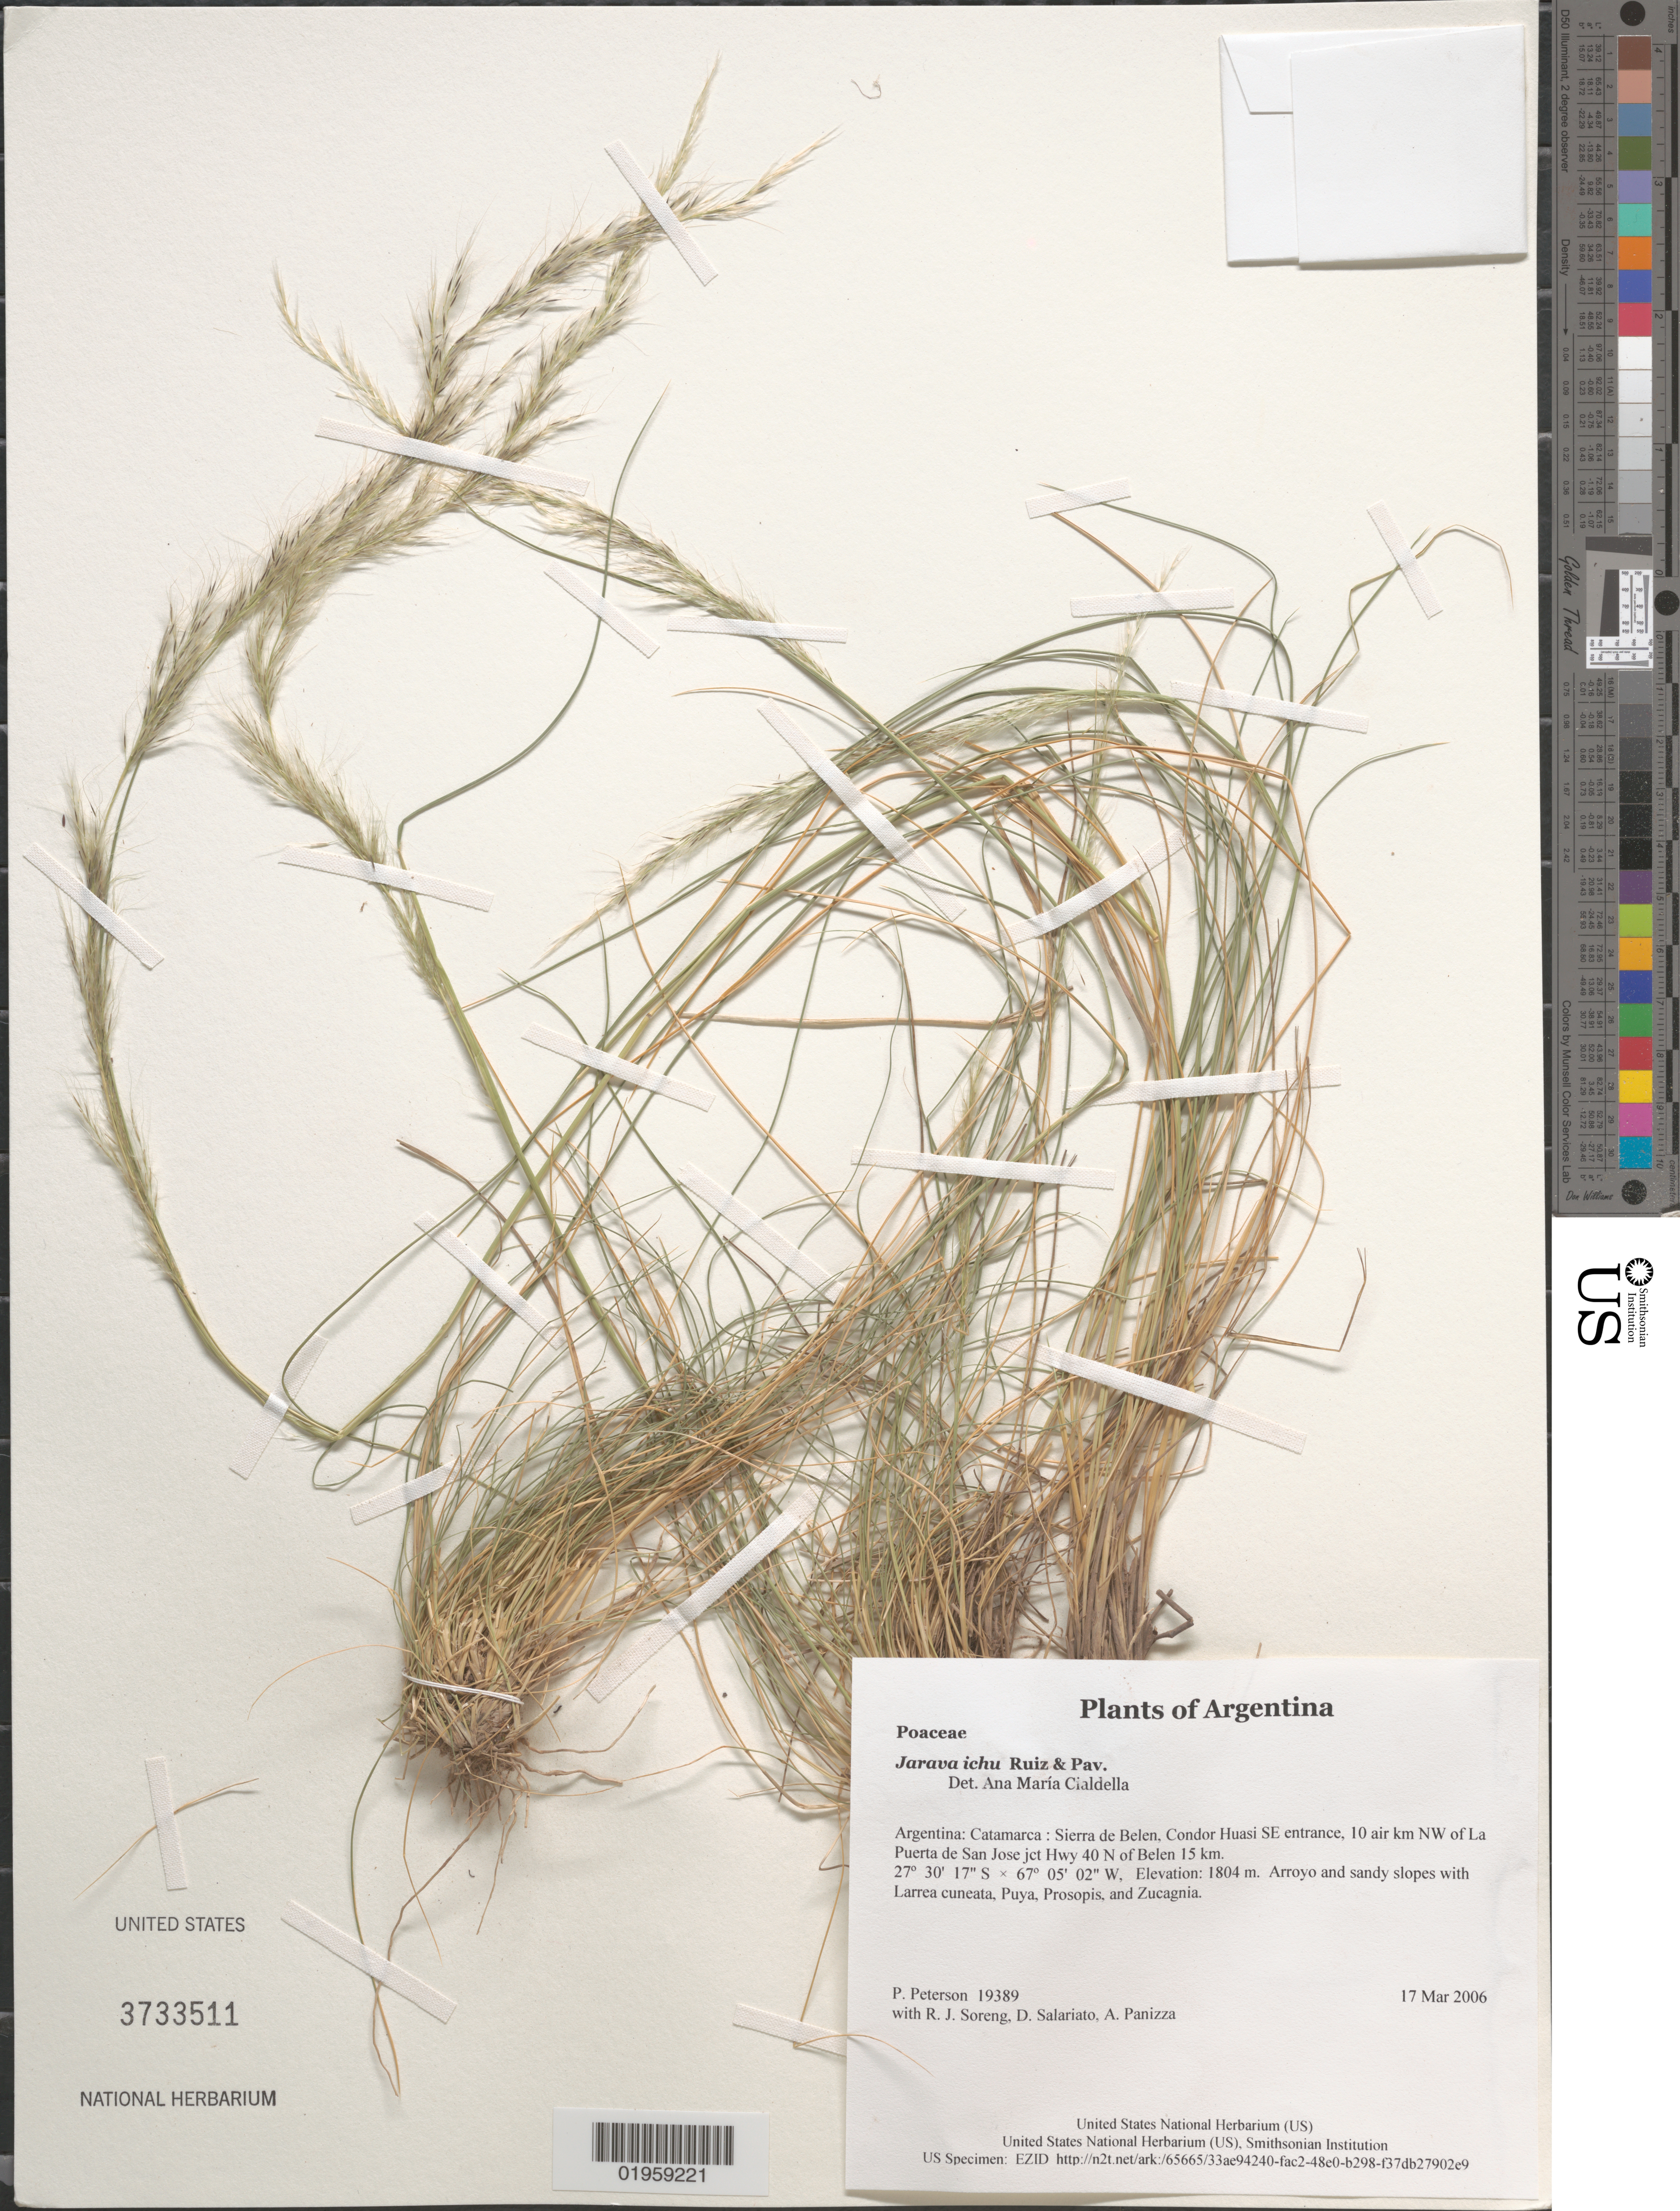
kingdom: Plantae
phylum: Tracheophyta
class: Liliopsida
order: Poales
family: Poaceae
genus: Jarava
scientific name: Jarava ichu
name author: Ruiz & Pav.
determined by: Cialdella, A. M.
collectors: P. M. Peterson, R. J. Soreng, D. Salariato & A. Panizza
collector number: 19389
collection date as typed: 17 Mar 2006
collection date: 2006-03-17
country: Argentina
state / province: Catamarca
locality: Sierra de Belen, Condor Huasi SE entrance, 10 air km NW of La Puerta de San Jose jct Hwy 40 N of Belen 15 km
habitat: Arroyo and sandy slopes with Larrea cuneata, Puya, Prosopis, and Zucagnia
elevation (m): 1804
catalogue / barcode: US 3733511